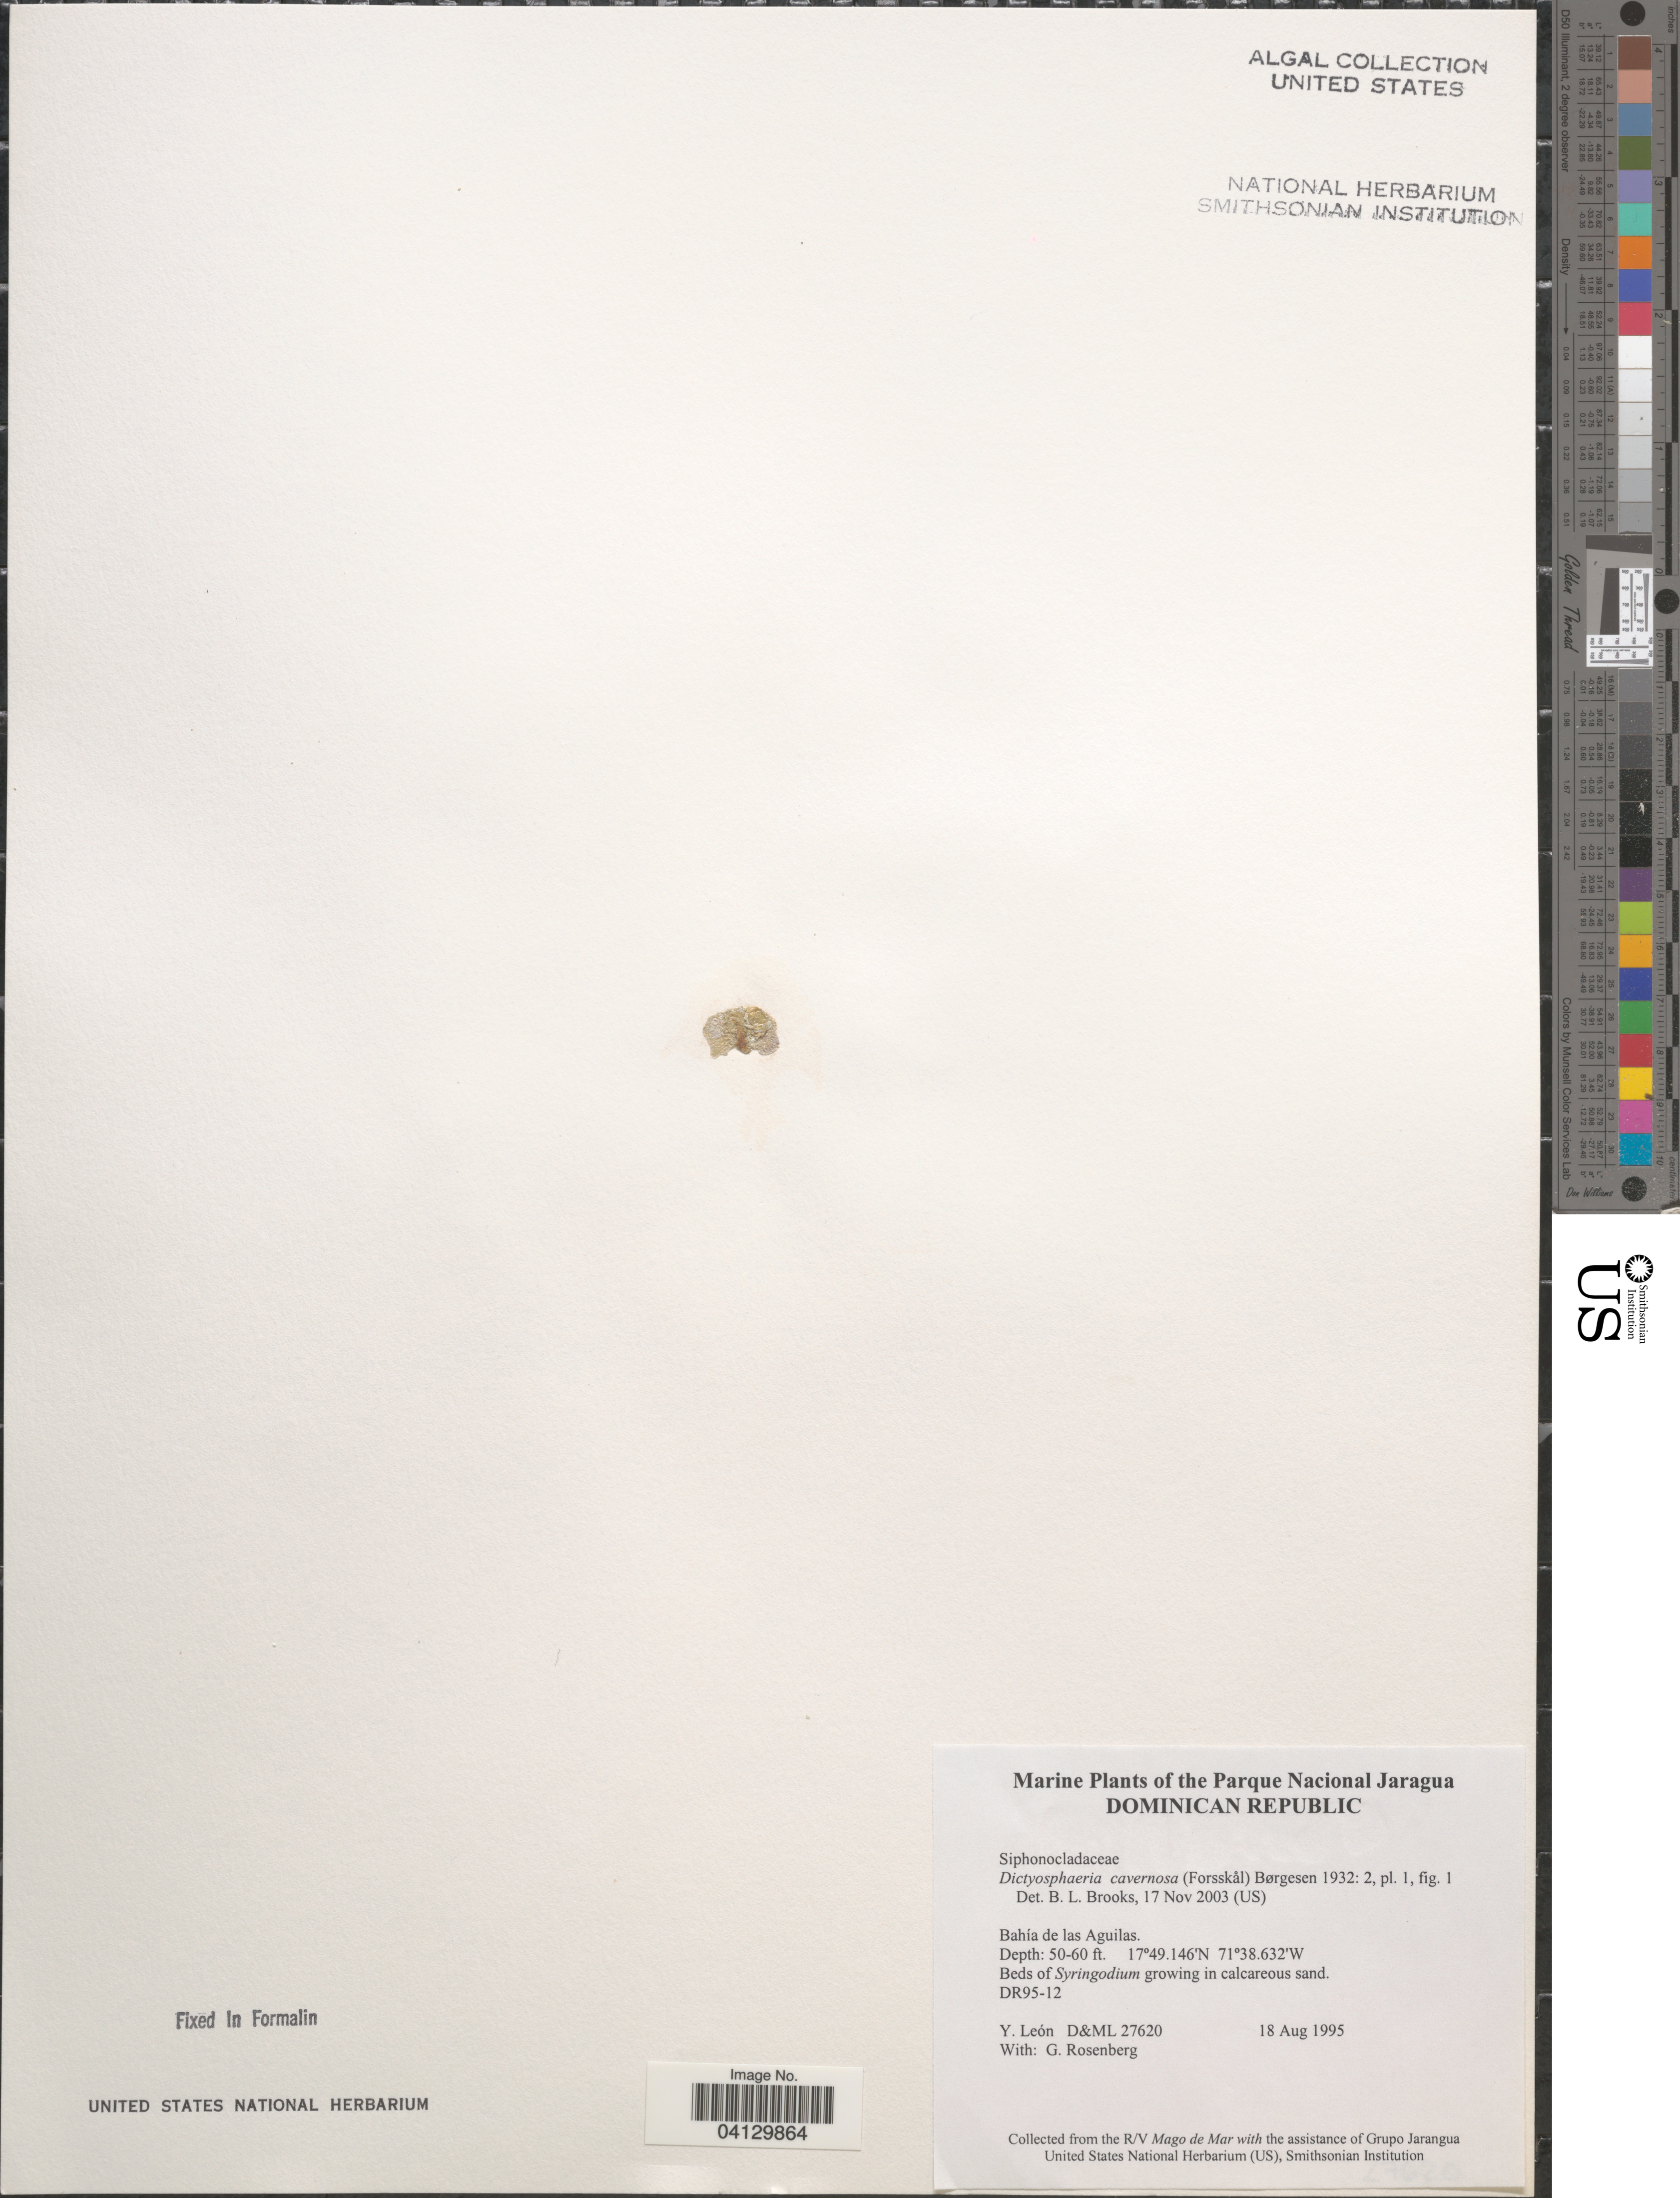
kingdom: Plantae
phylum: Chlorophyta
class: Ulvophyceae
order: Siphonocladales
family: Siphonocladaceae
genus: Dictyosphaeria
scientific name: Dictyosphaeria cavernosa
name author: (Forssk.) Børgesen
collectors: Y. León & G. Rosenberg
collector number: D&ML27620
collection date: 1995-08-18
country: Dominican Republic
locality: Parque Nacional Jaragua. Bahía de las Aguilas. DR95-12.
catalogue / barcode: US 328862